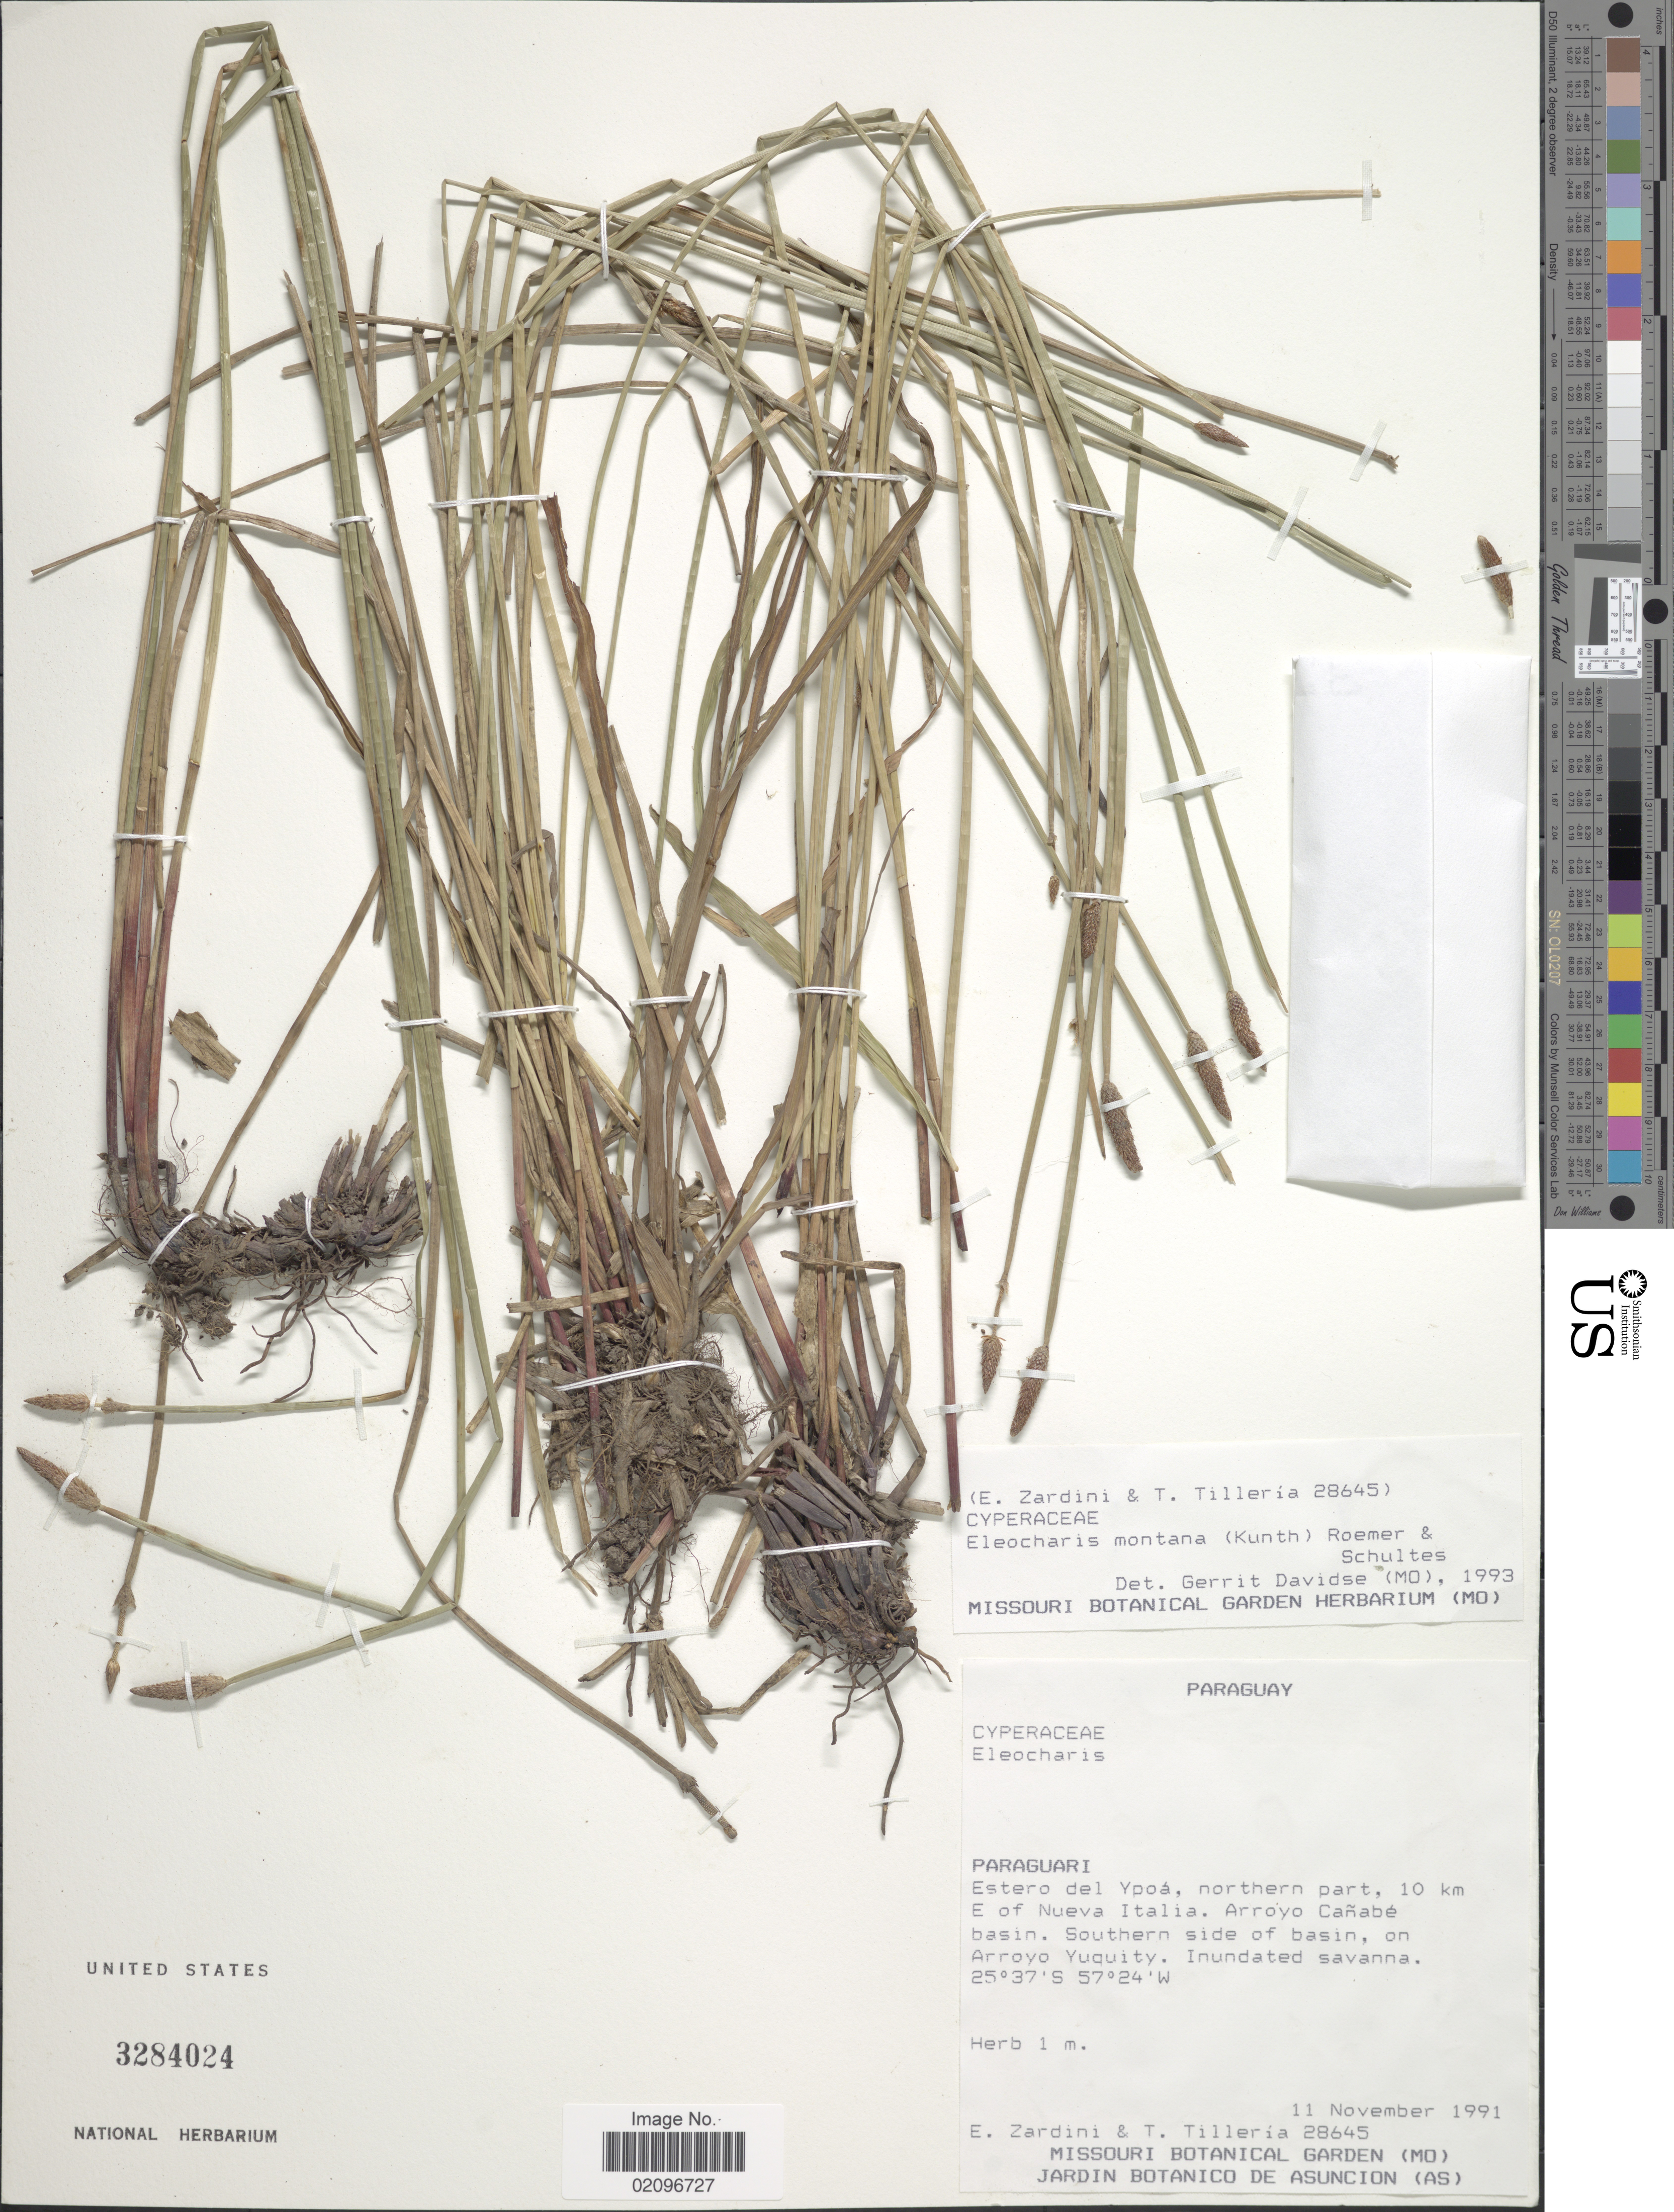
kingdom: Plantae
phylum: Tracheophyta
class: Liliopsida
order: Poales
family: Cyperaceae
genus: Eleocharis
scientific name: Eleocharis montana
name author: (Kunth) Roem. & Schult.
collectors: E. M. Zardini & T. Tilleria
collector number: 28645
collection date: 1991-11-11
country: Paraguay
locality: Estero del Ypoa, northern part, 10 km E of Nueva Italia. Arroyo Canabe basin.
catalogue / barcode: US 3284024